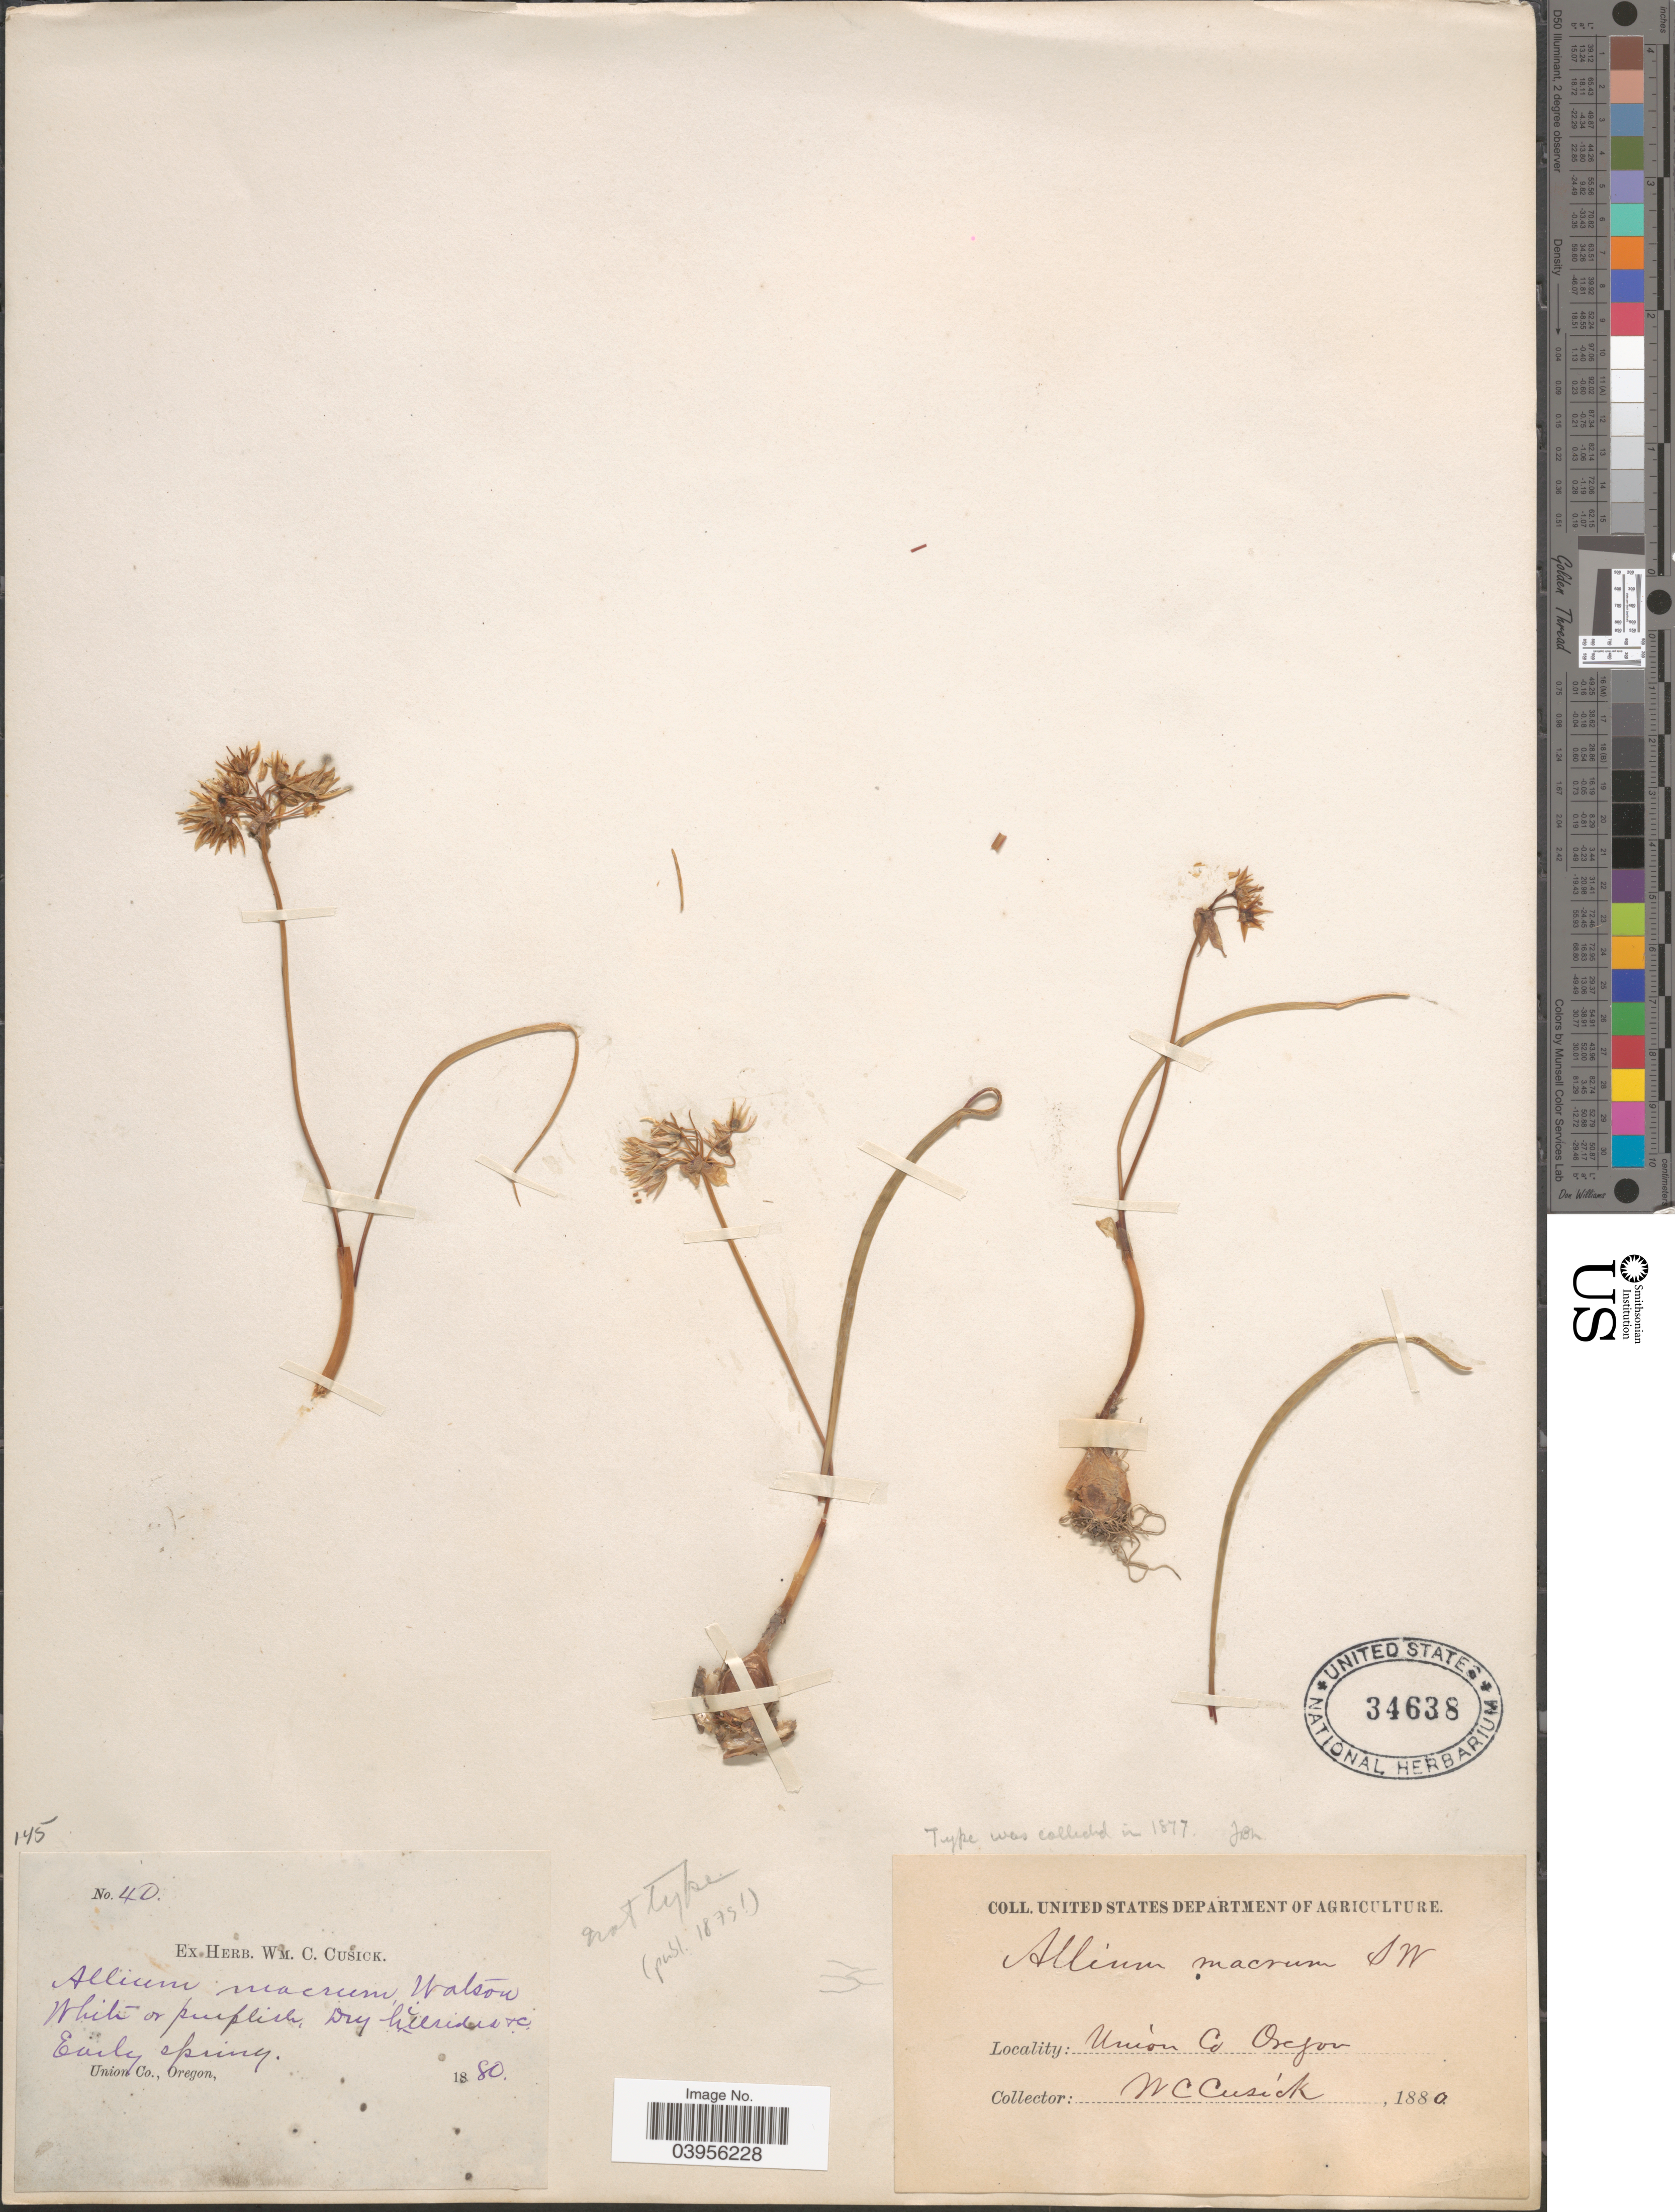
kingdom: Plantae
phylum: Tracheophyta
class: Liliopsida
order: Asparagales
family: Amaryllidaceae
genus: Allium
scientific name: Allium macrum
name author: S. Watson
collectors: W. C. Cusick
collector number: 40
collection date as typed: Early spring 1880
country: United States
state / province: Oregon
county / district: Union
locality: Union Co.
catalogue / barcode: US 34638